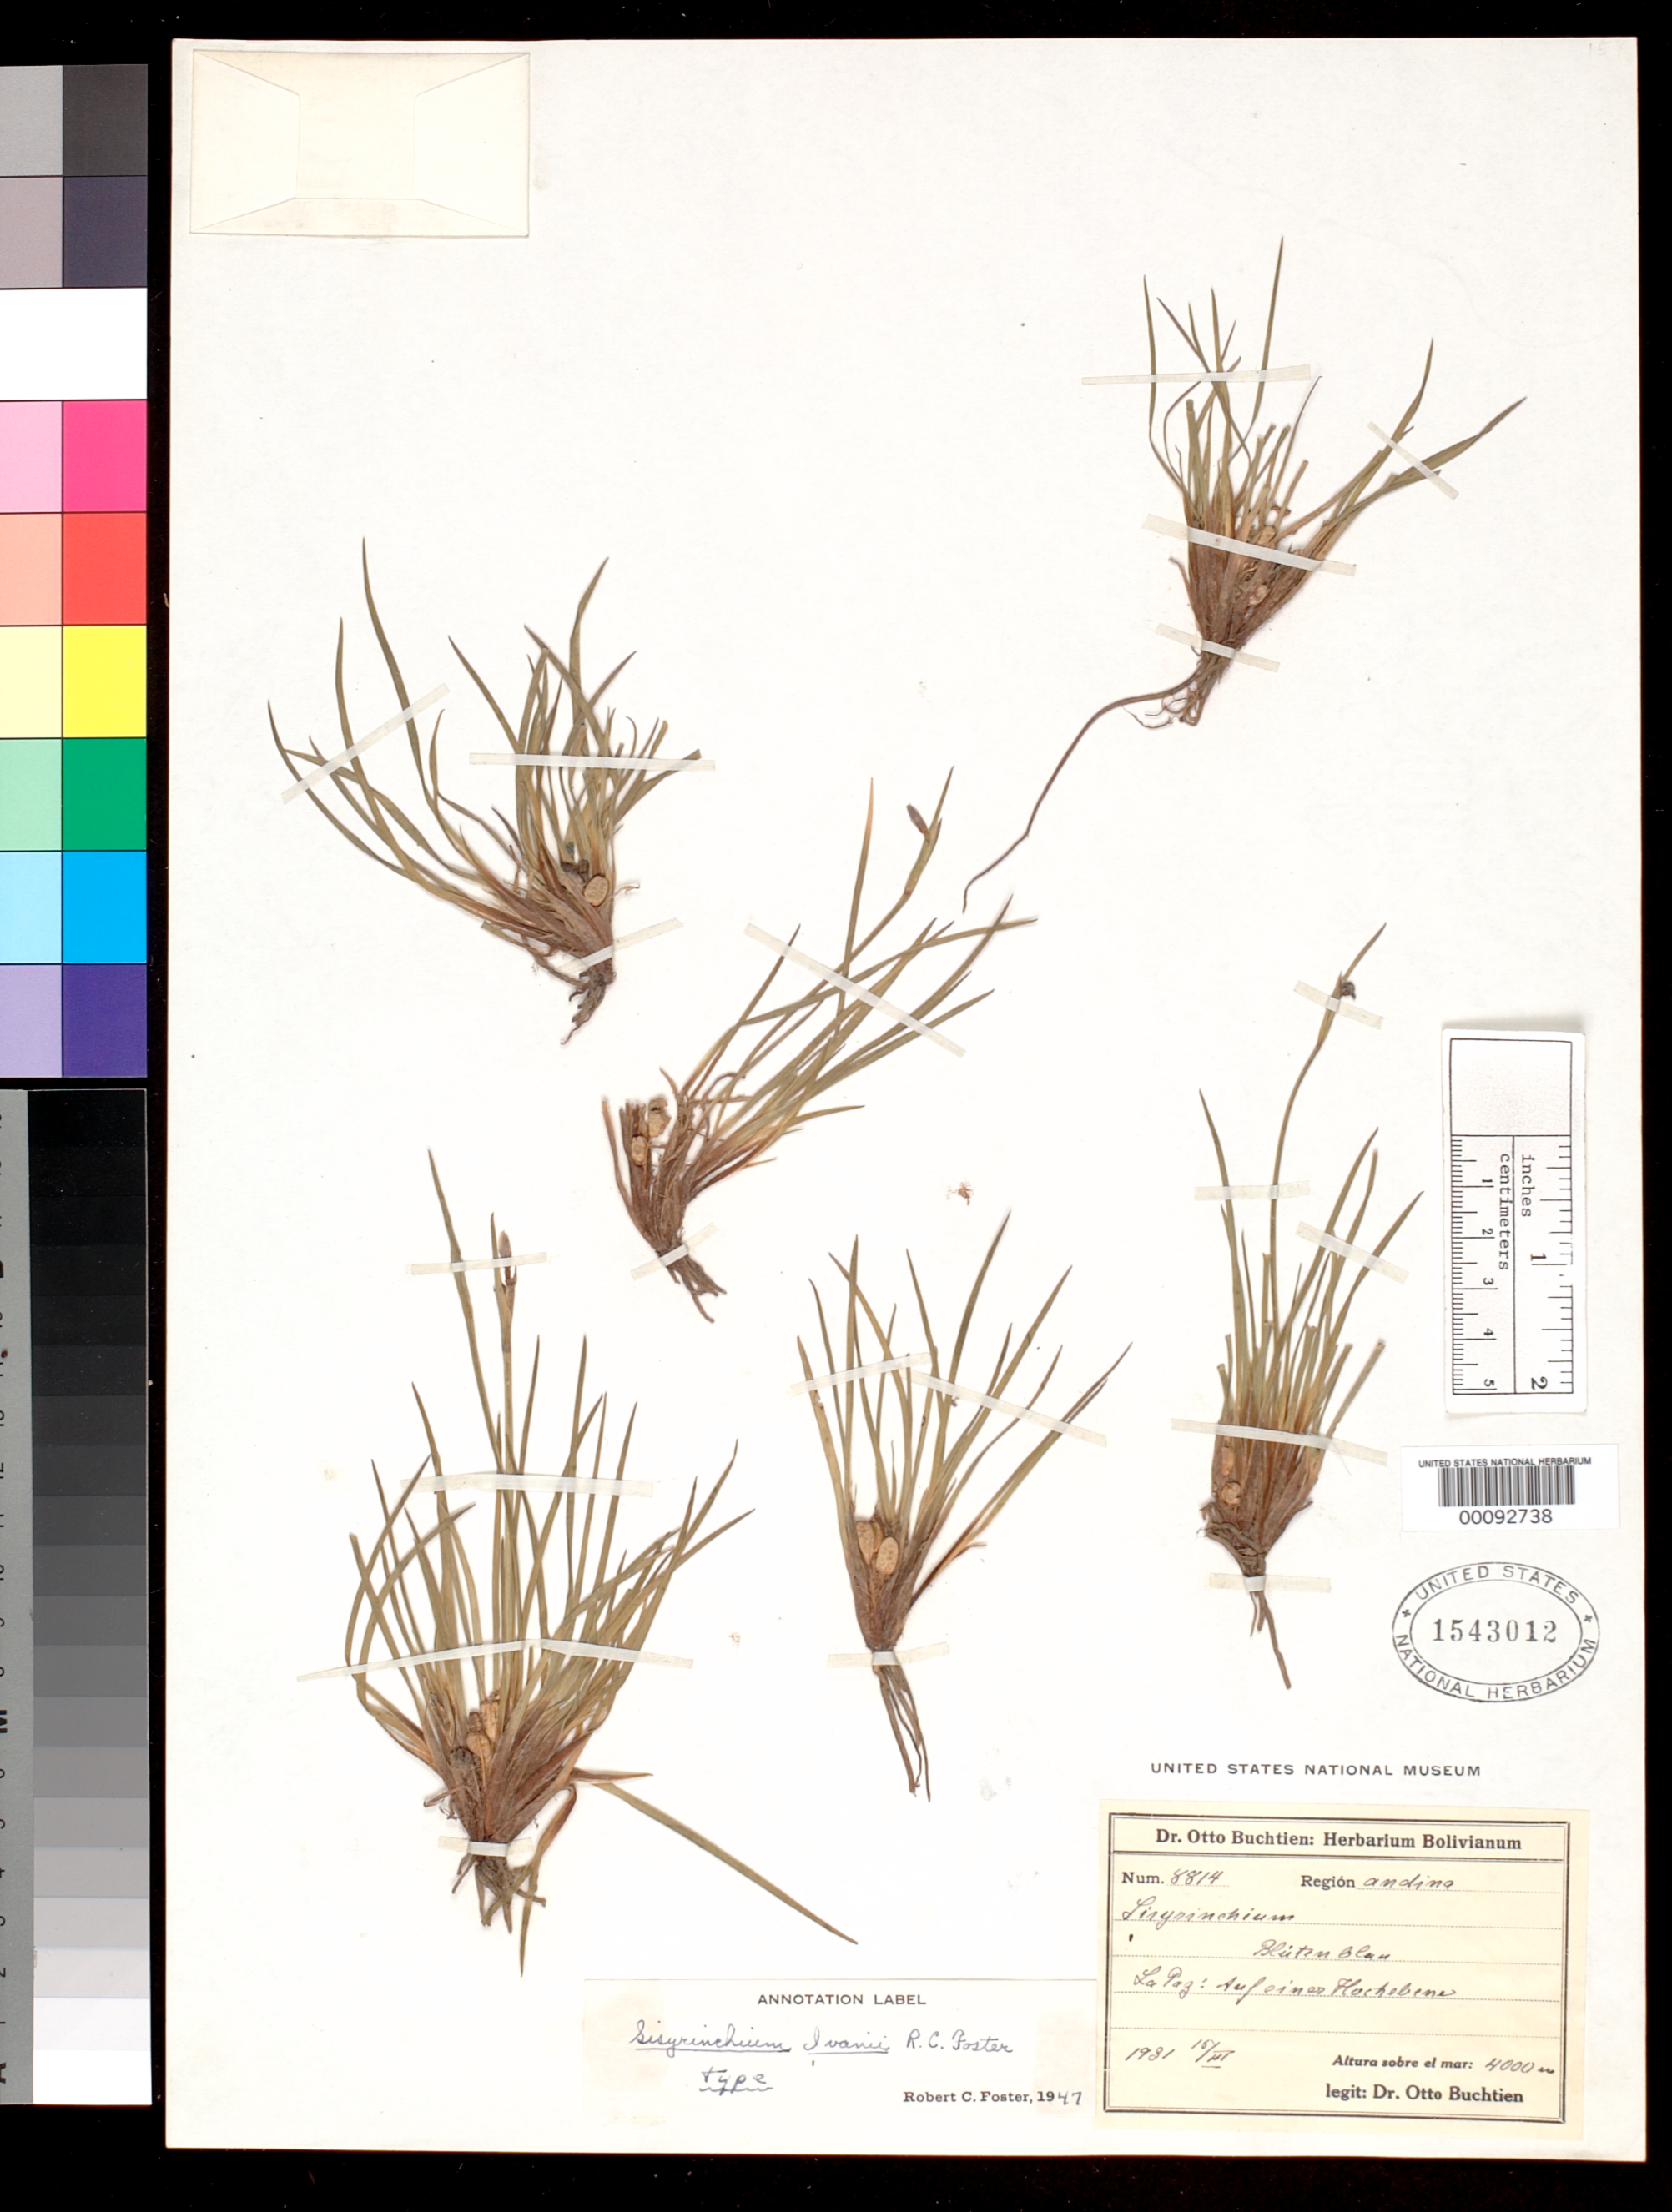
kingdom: Plantae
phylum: Tracheophyta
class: Liliopsida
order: Asparagales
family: Iridaceae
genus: Sisyrinchium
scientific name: Sisyrinchium ivanii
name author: R.C. Foster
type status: Holotype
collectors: O. Buchtien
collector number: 8814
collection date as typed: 18 Mar 1931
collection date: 1931-03-18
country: Bolivia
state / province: La Paz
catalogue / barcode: US 1543012